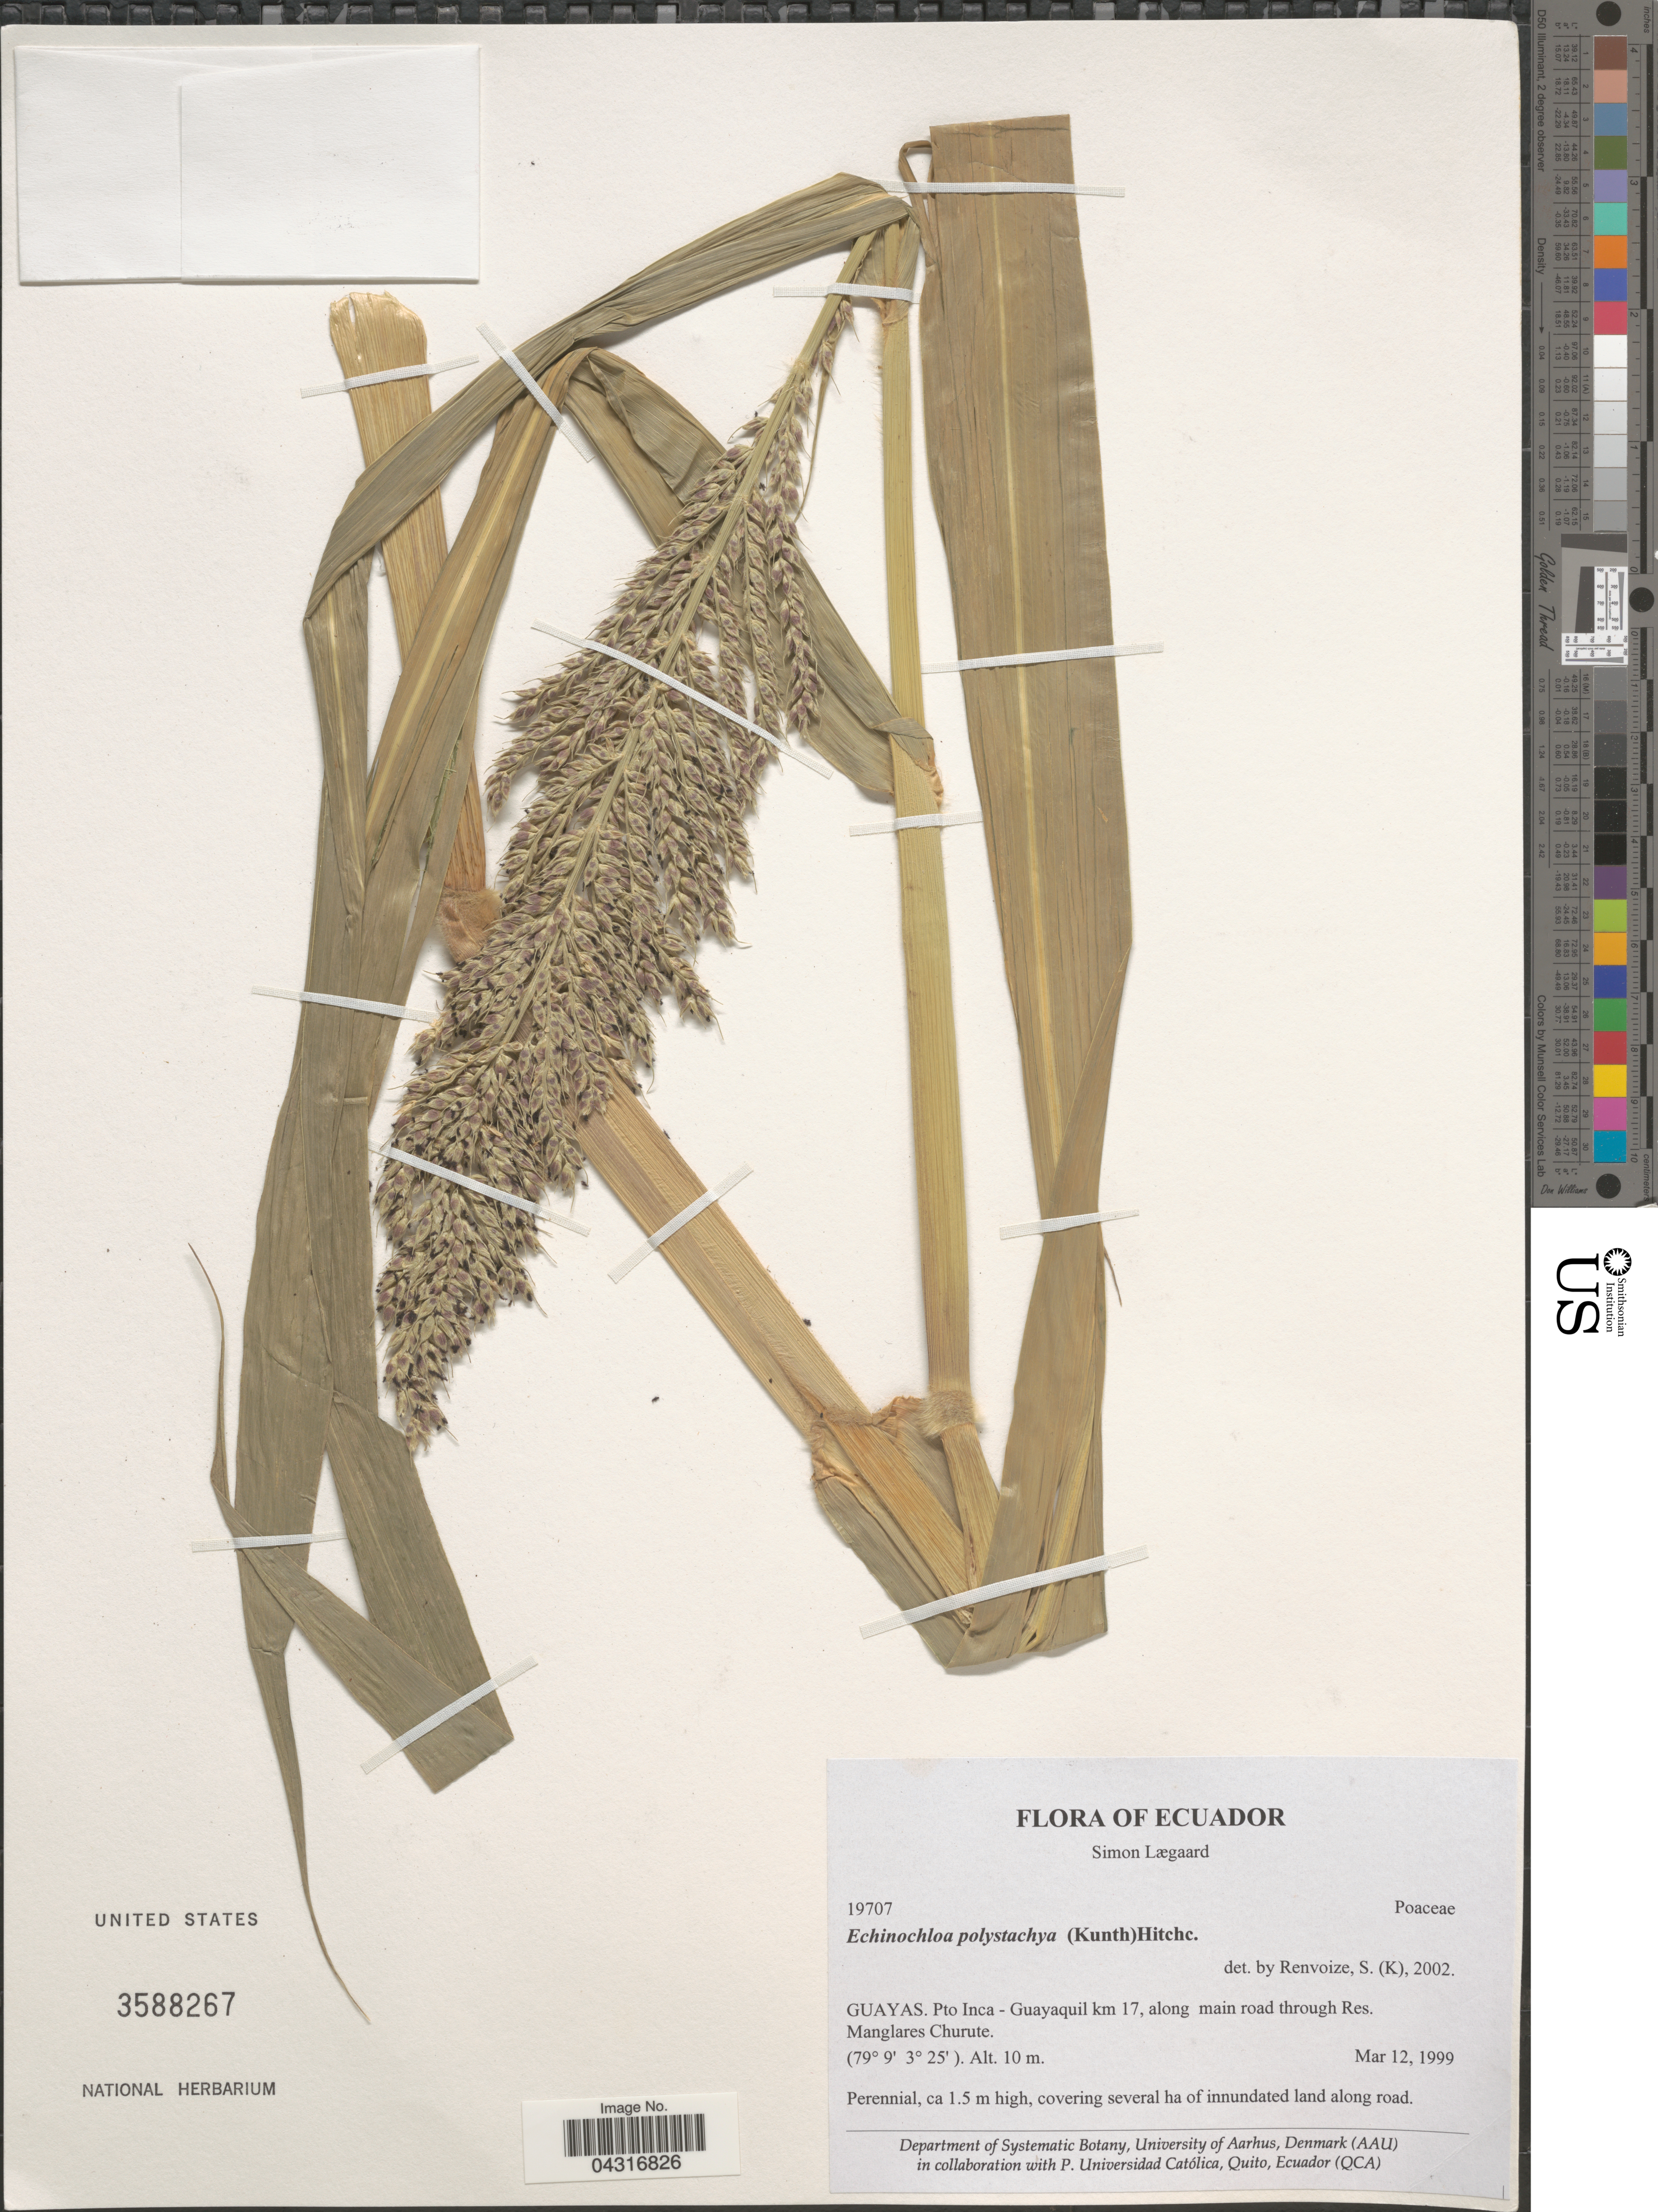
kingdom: Plantae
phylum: Tracheophyta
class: Liliopsida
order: Poales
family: Poaceae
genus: Echinochloa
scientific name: Echinochloa polystachya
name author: (Kunth) Hitchc.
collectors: S. Lægaard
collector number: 19707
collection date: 1999-03-12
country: Ecuador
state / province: Guayas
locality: Pto Inca - Guayaquil km 17, along main road through Res. Manglares Churute.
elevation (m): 10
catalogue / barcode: US 3588267